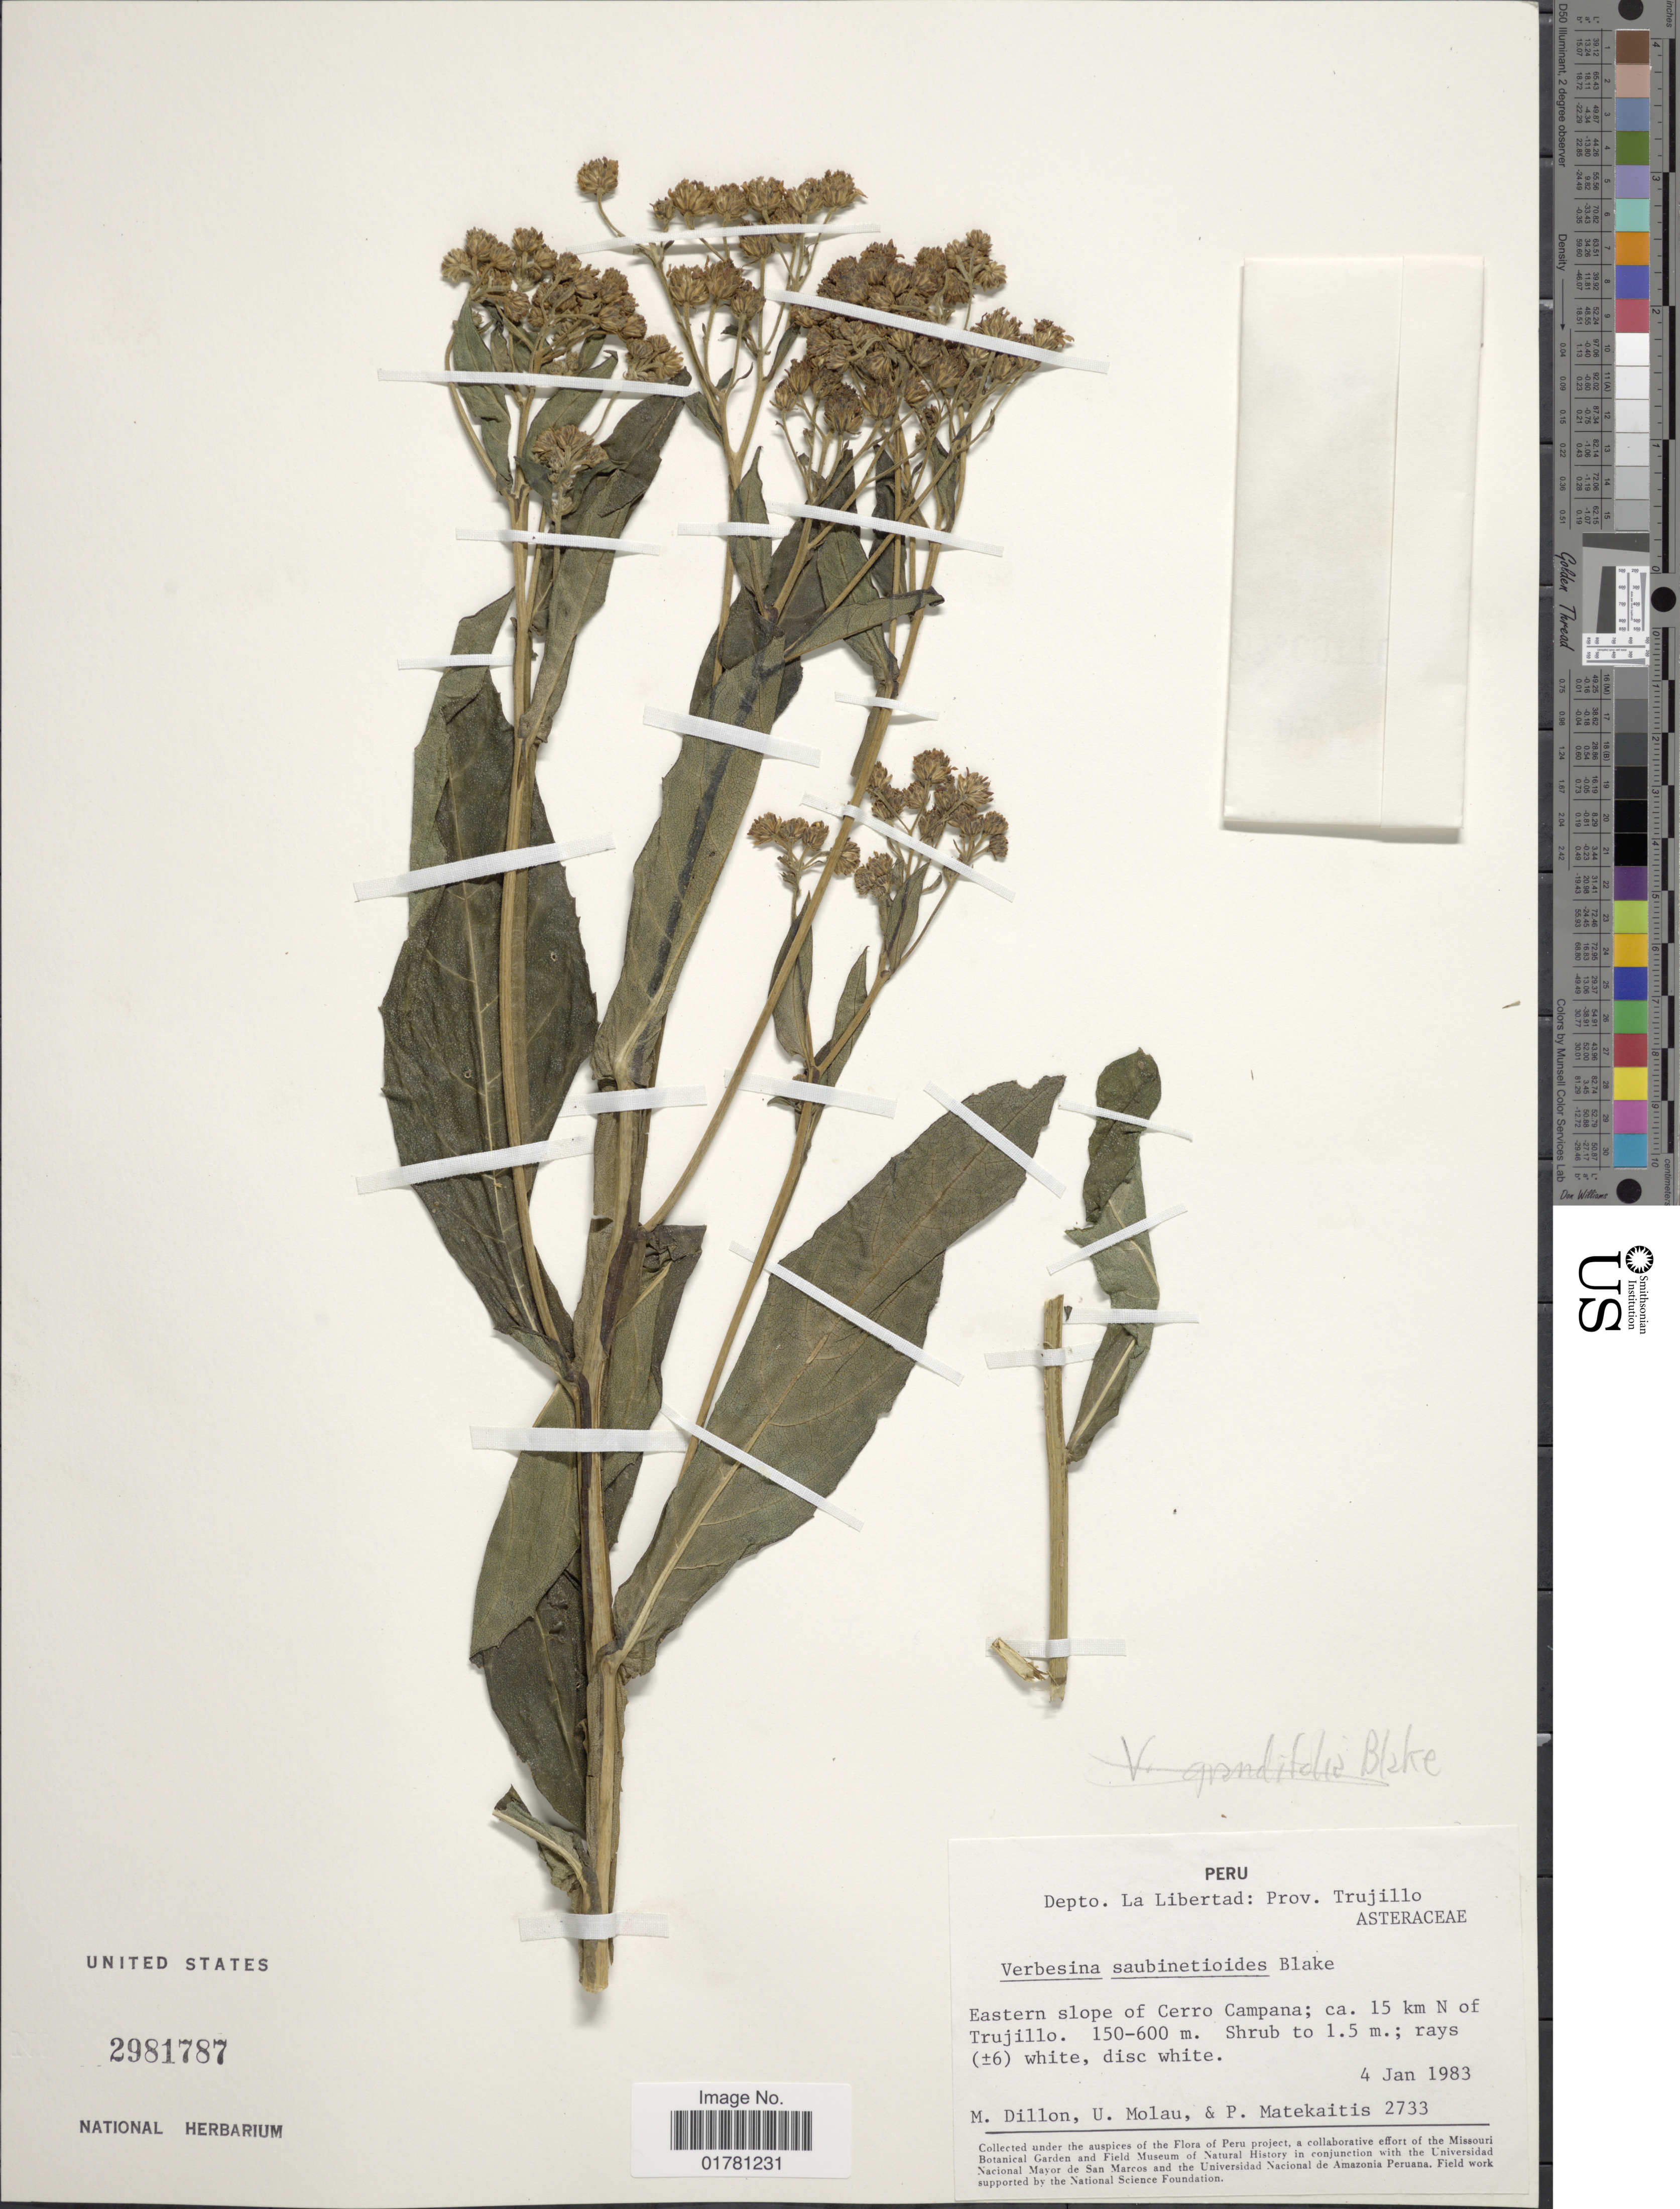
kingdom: Plantae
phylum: Tracheophyta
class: Magnoliopsida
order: Asterales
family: Asteraceae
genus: Verbesina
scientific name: Verbesina saubinetioides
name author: S.F. Blake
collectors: M. O. Dillon, U. Molau & P. Matekaitis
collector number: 2733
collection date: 1983-01-04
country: Peru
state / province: La Libertad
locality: Depto La Libertad: Prov. Trujillo, Eastern slope of Cerro Campana; ca 15 km N of Trujillo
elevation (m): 150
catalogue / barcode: US 2981787